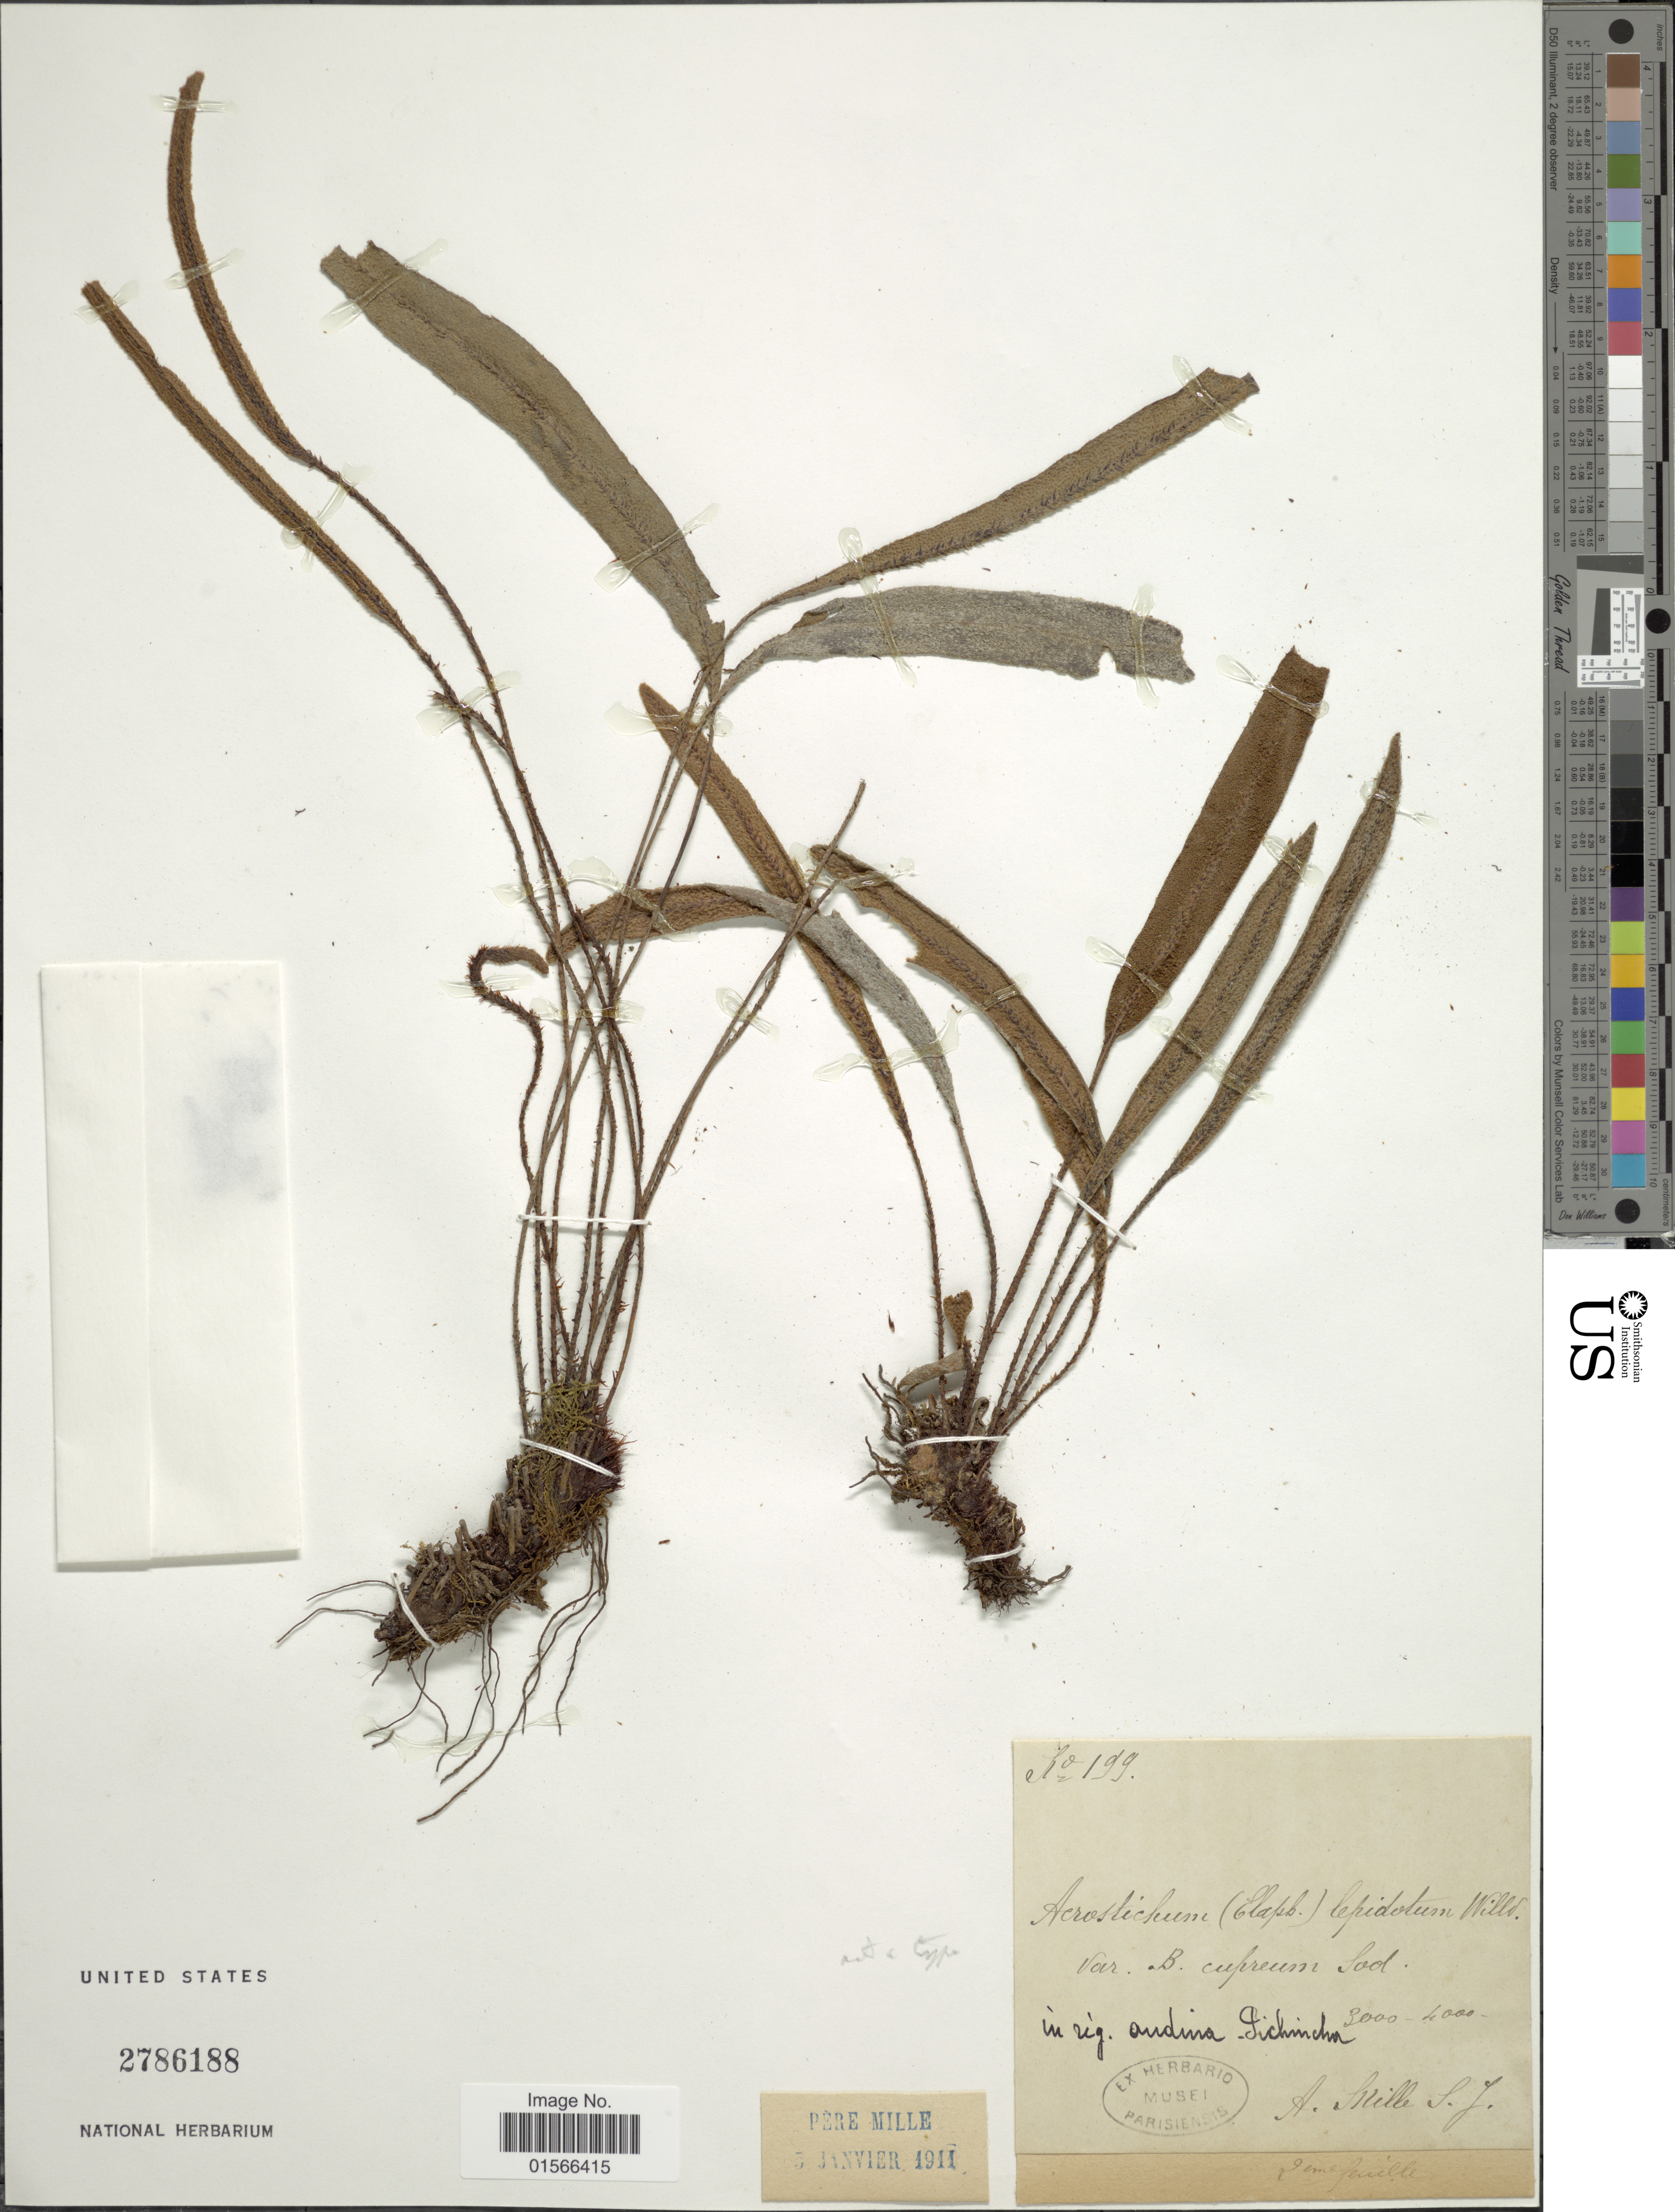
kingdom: Plantae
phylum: Tracheophyta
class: Polypodiopsida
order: Polypodiales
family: Dryopteridaceae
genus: Elaphoglossum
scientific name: Elaphoglossum dombeyanum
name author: (Fée) T.B. Moore & Houlston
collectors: A. Mille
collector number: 199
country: Ecuador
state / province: Pichincha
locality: In reg andina - Pichincha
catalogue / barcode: US 2786188